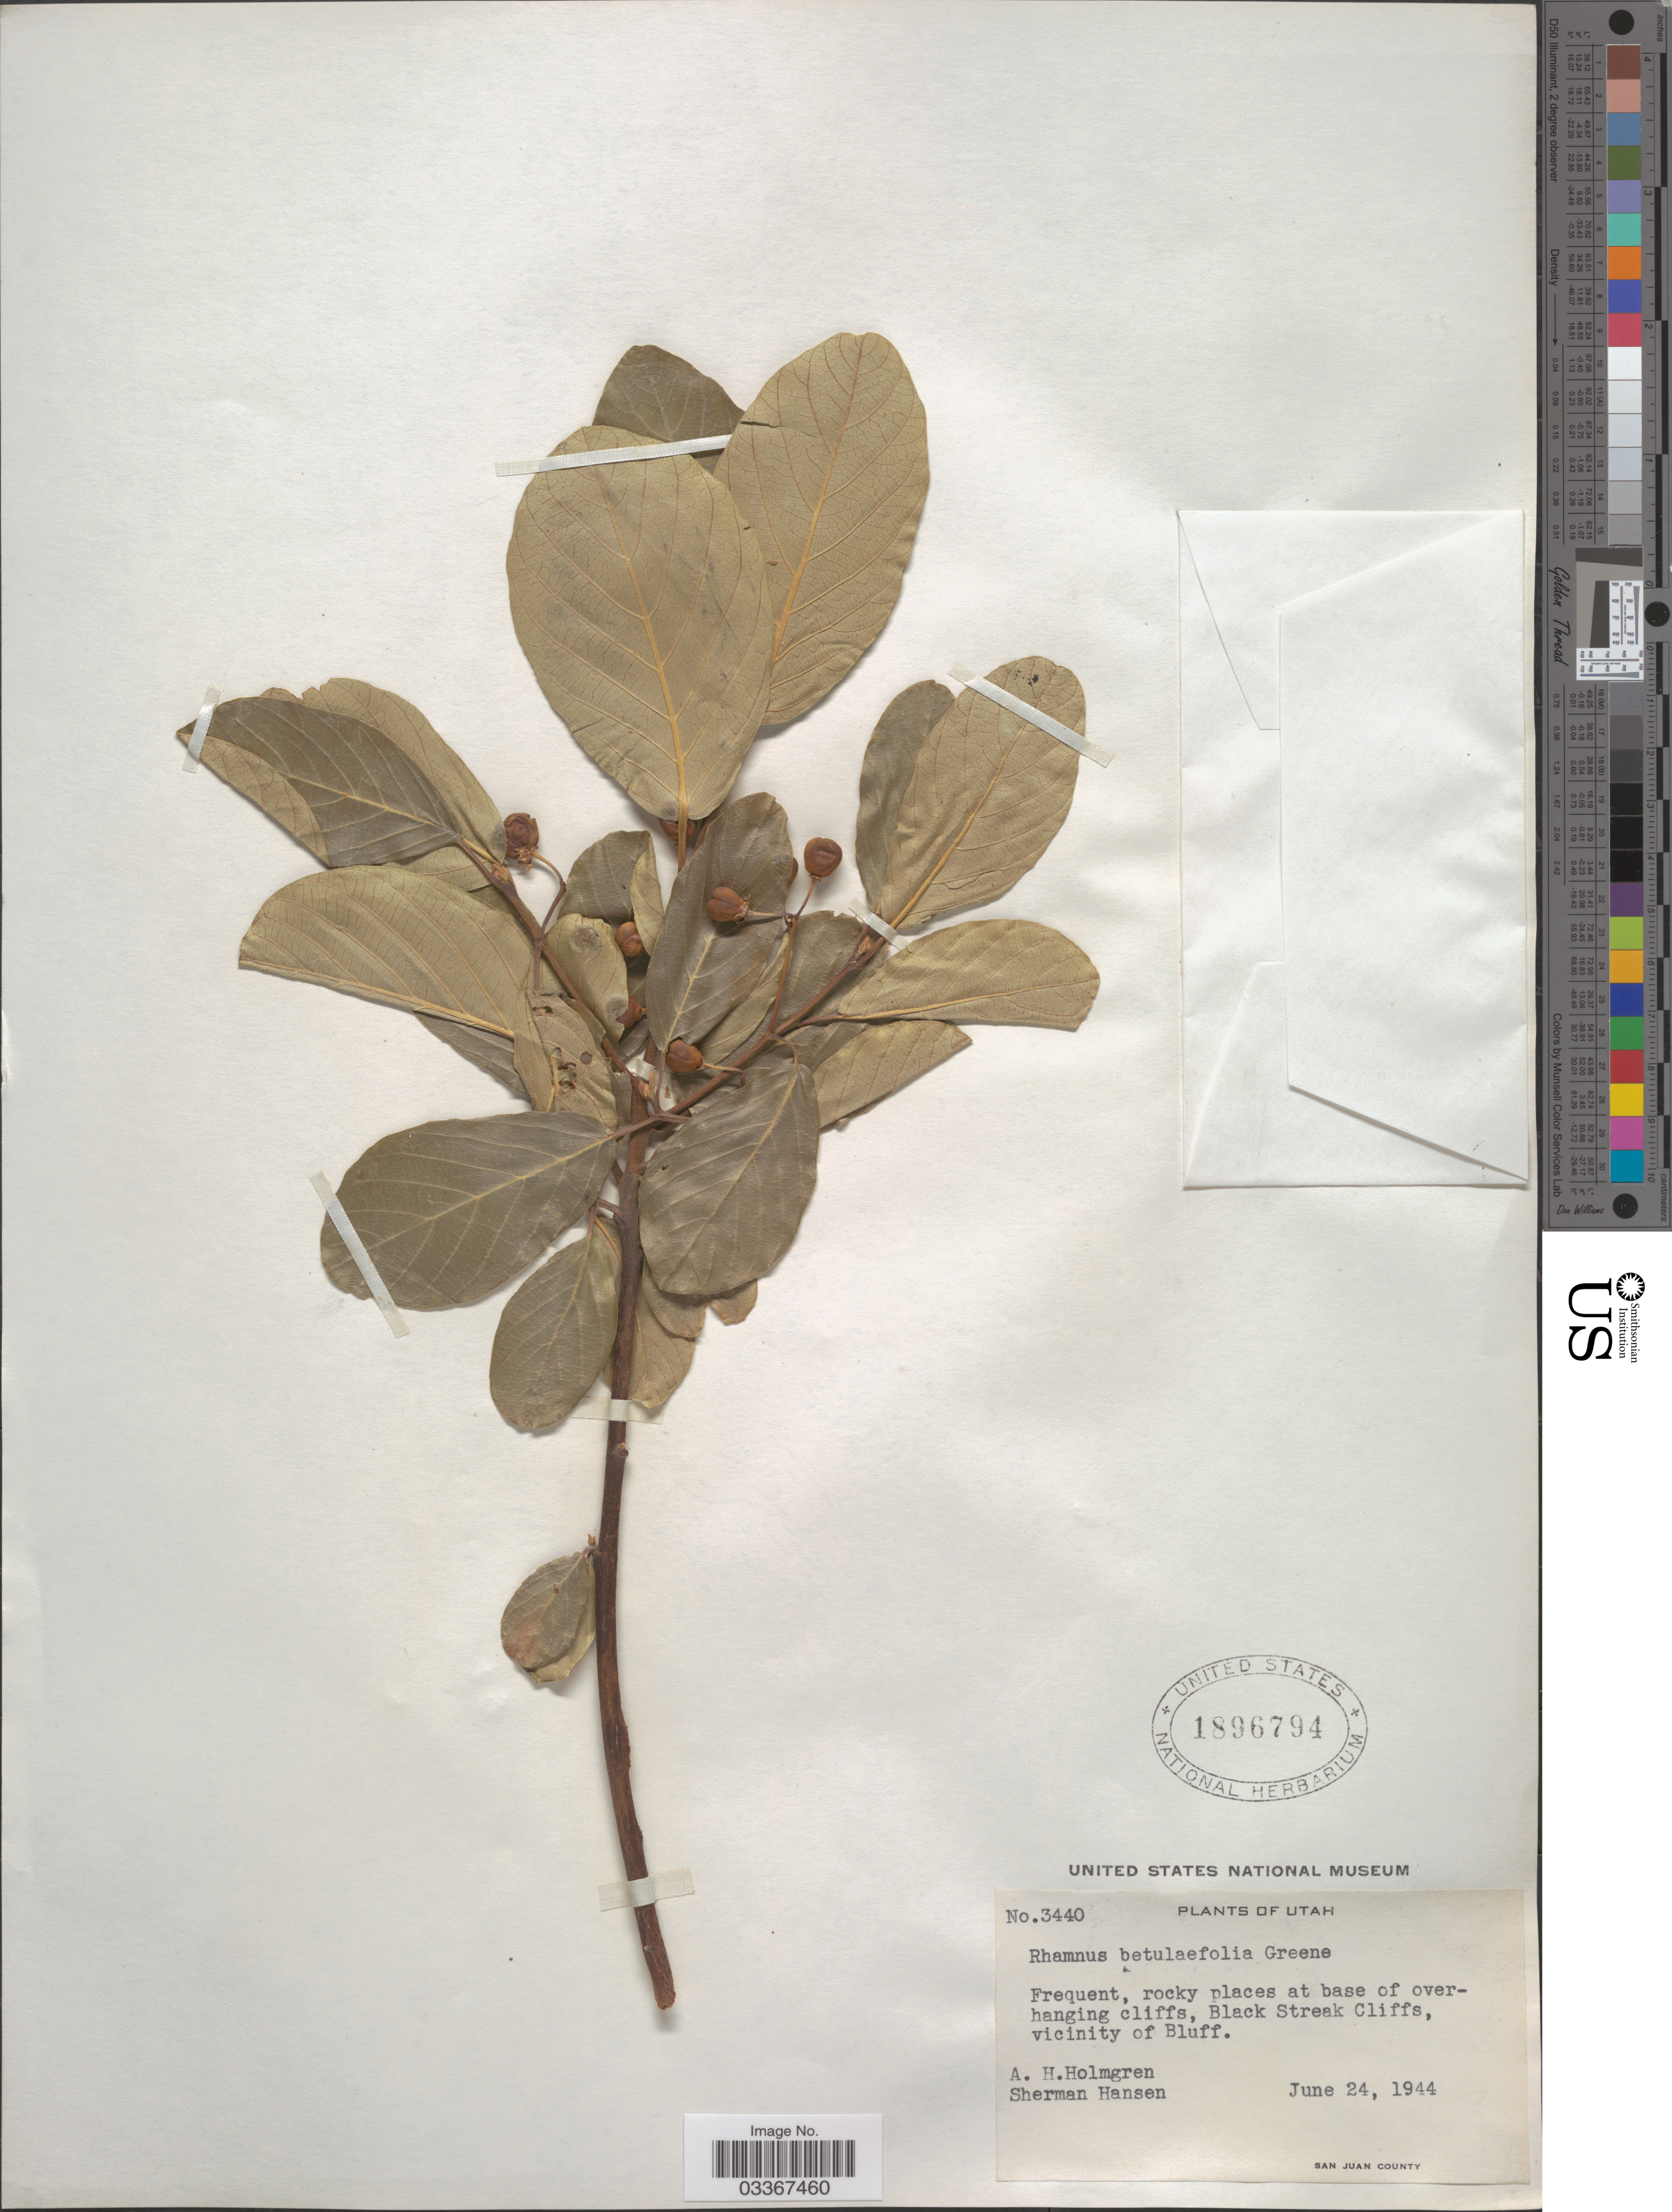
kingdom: Plantae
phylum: Tracheophyta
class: Magnoliopsida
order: Rosales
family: Rhamnaceae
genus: Frangula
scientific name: Frangula betulifolia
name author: (Greene) Grubov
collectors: A. H. Holmgren & S. Hansen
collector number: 3440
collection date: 1944-06-24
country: United States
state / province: Utah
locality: Rocky places at base of overhanging cliffs, Black Streak Cliffs, vicinity of Bluff.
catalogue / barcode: US 1896794